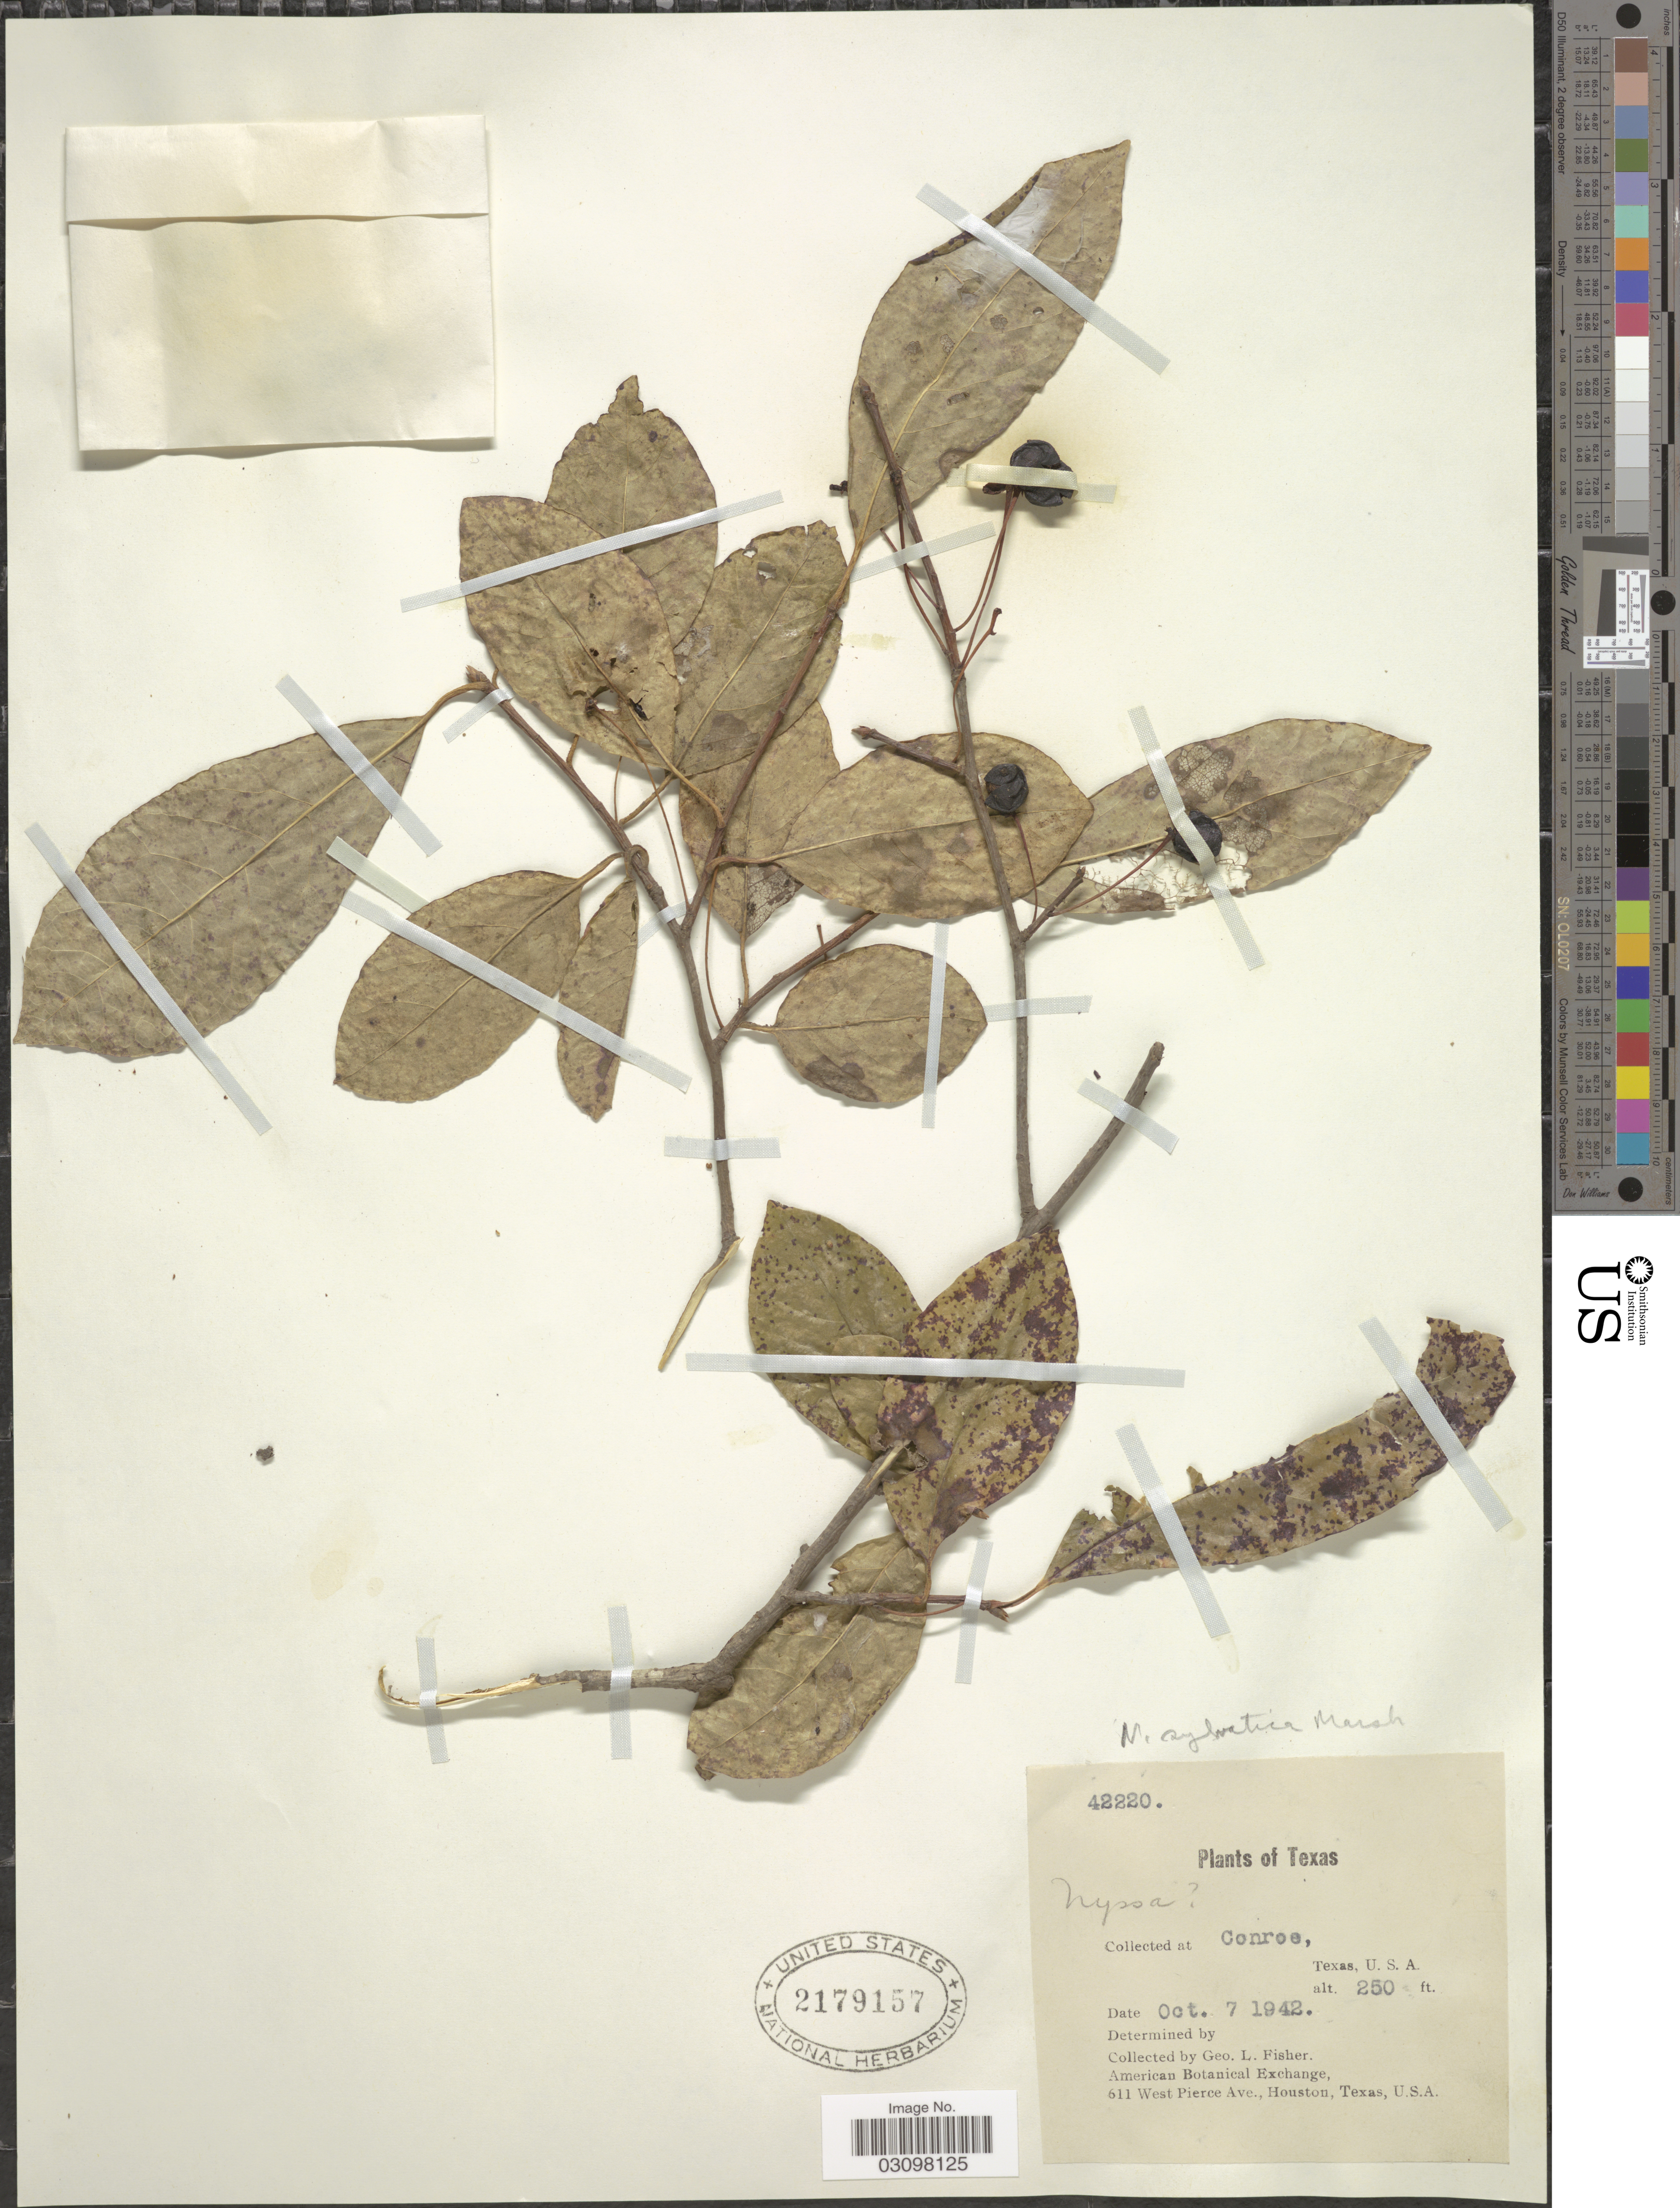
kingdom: Plantae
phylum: Tracheophyta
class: Magnoliopsida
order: Cornales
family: Nyssaceae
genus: Nyssa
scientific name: Nyssa sylvatica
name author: Marshall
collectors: G. L. Fisher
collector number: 42220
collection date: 1942-10-07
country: United States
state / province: Texas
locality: Conroe.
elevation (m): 76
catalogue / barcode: US 2179157